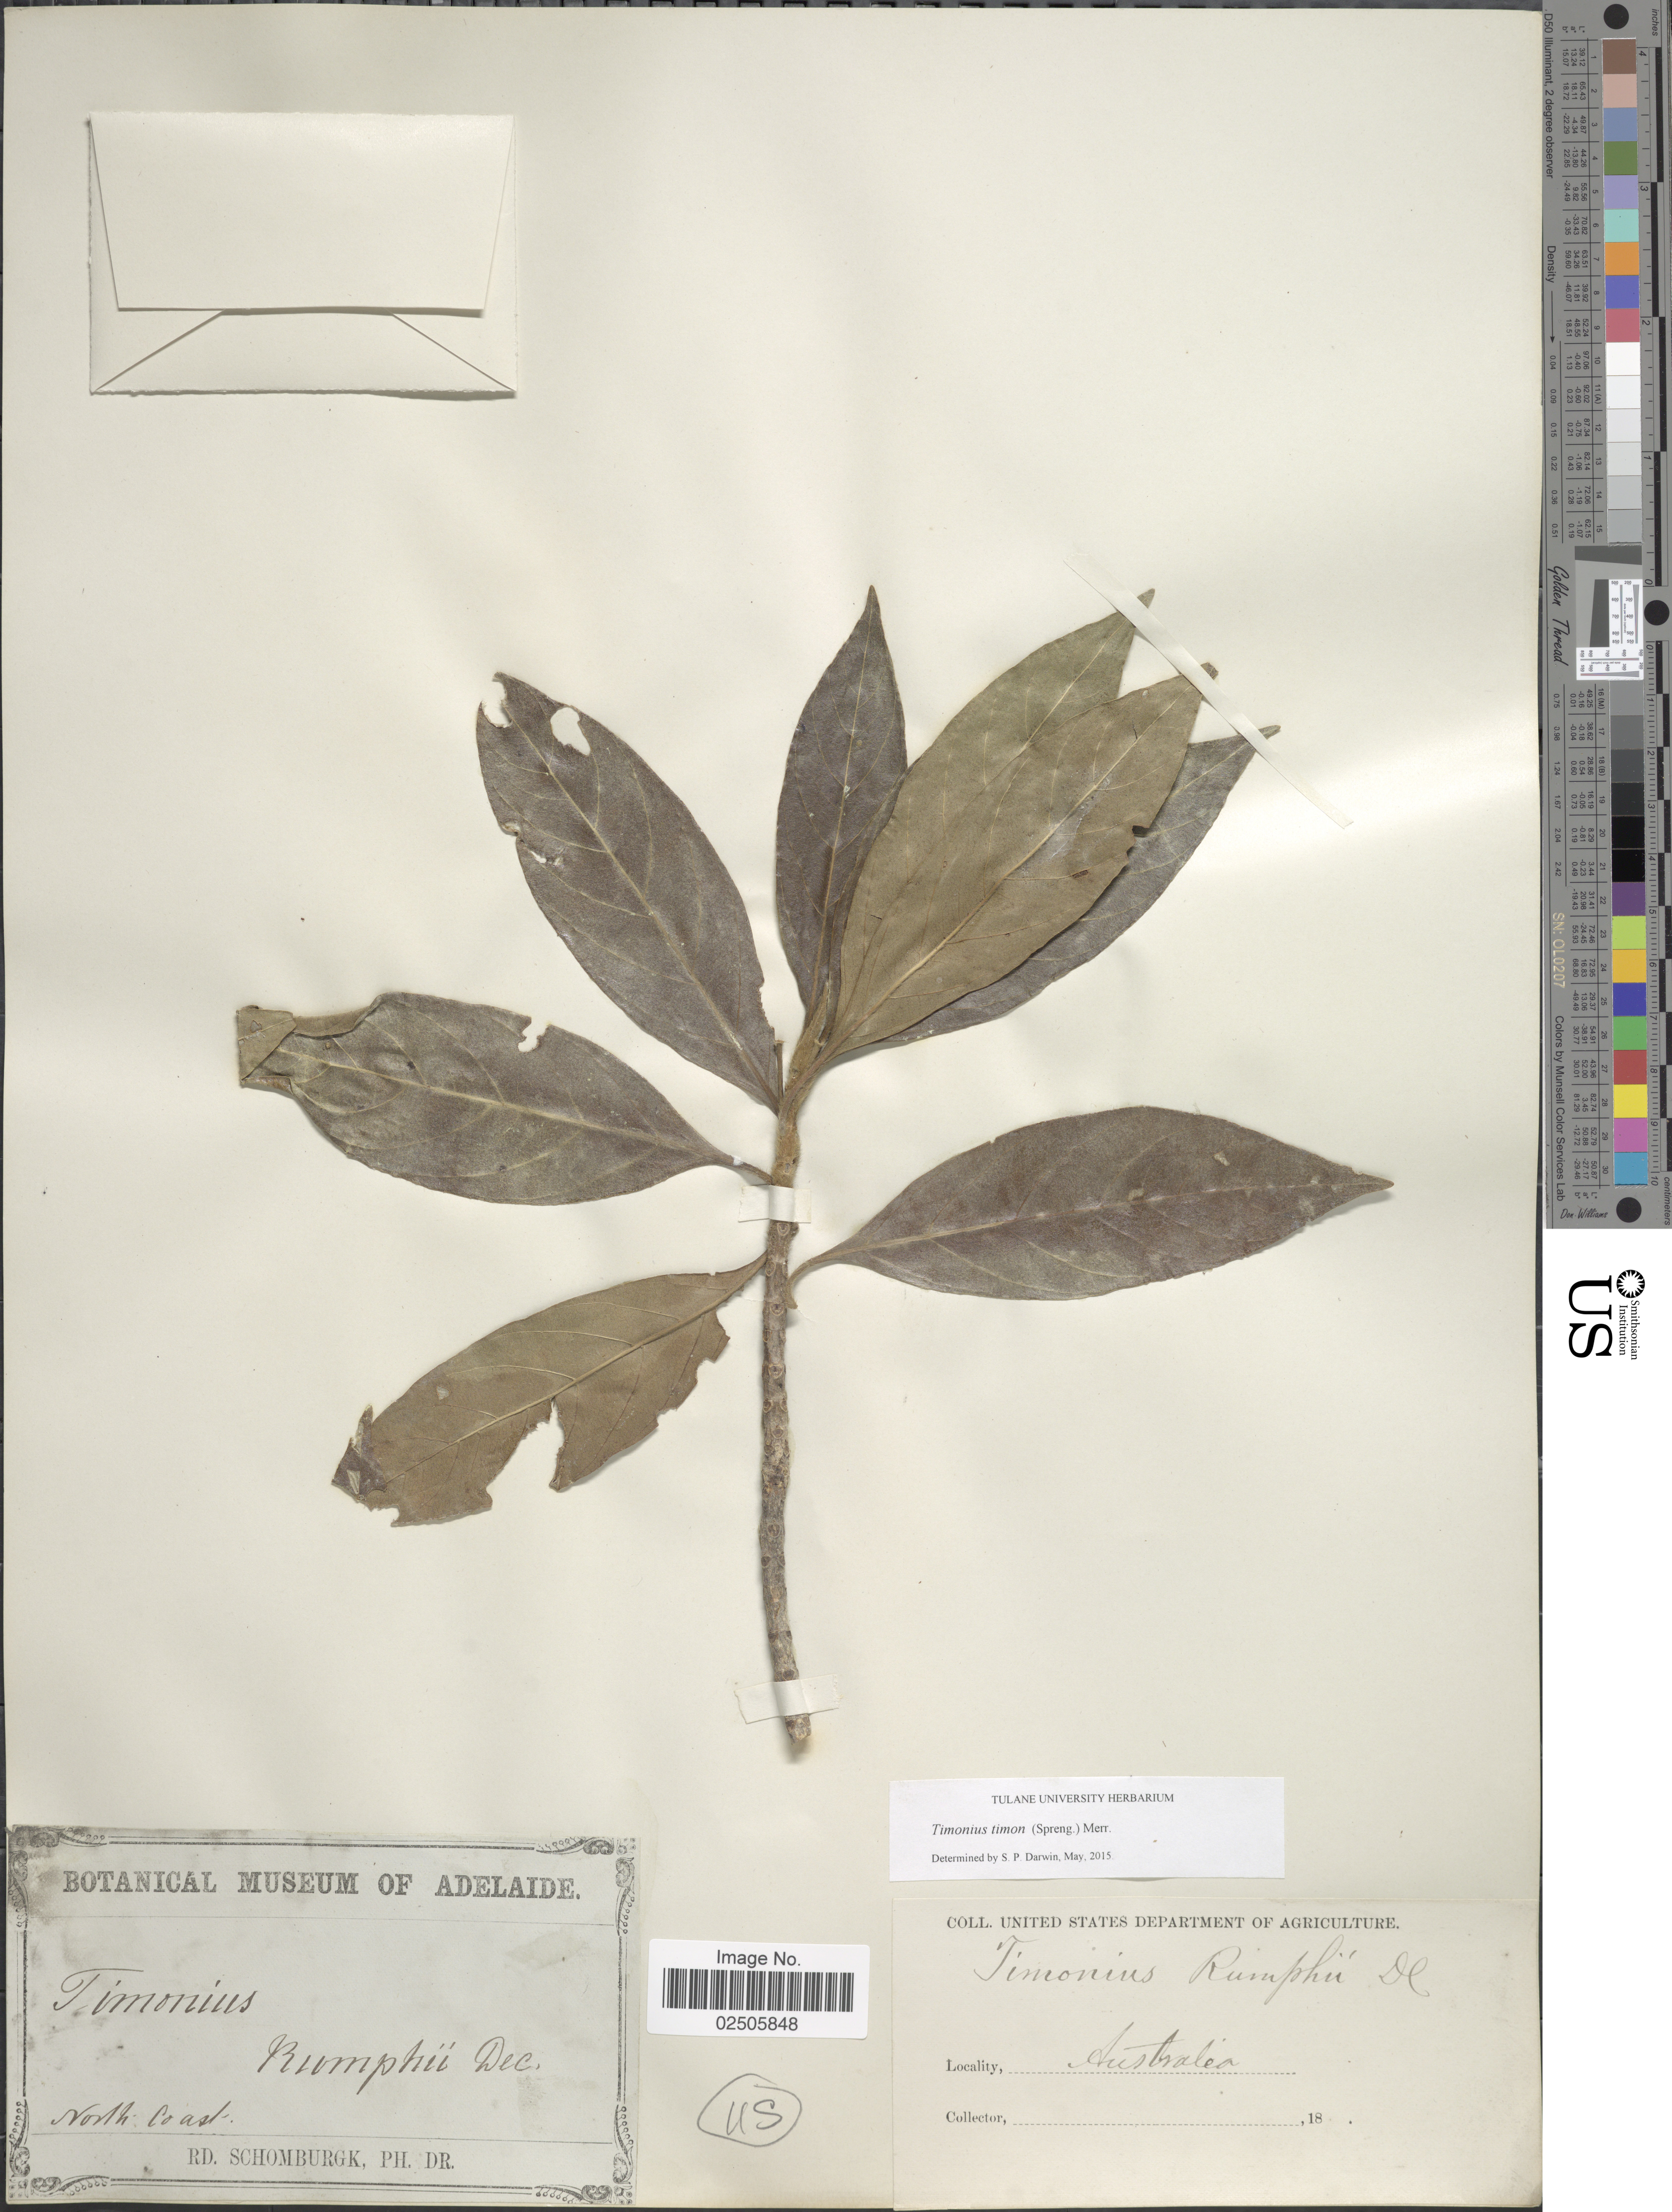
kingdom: Plantae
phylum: Tracheophyta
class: Magnoliopsida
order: Gentianales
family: Rubiaceae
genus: Timonius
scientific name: Timonius timon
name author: (Spreng.) Merr.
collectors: M. R. Schomburgk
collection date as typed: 18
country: Australia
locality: North Coast